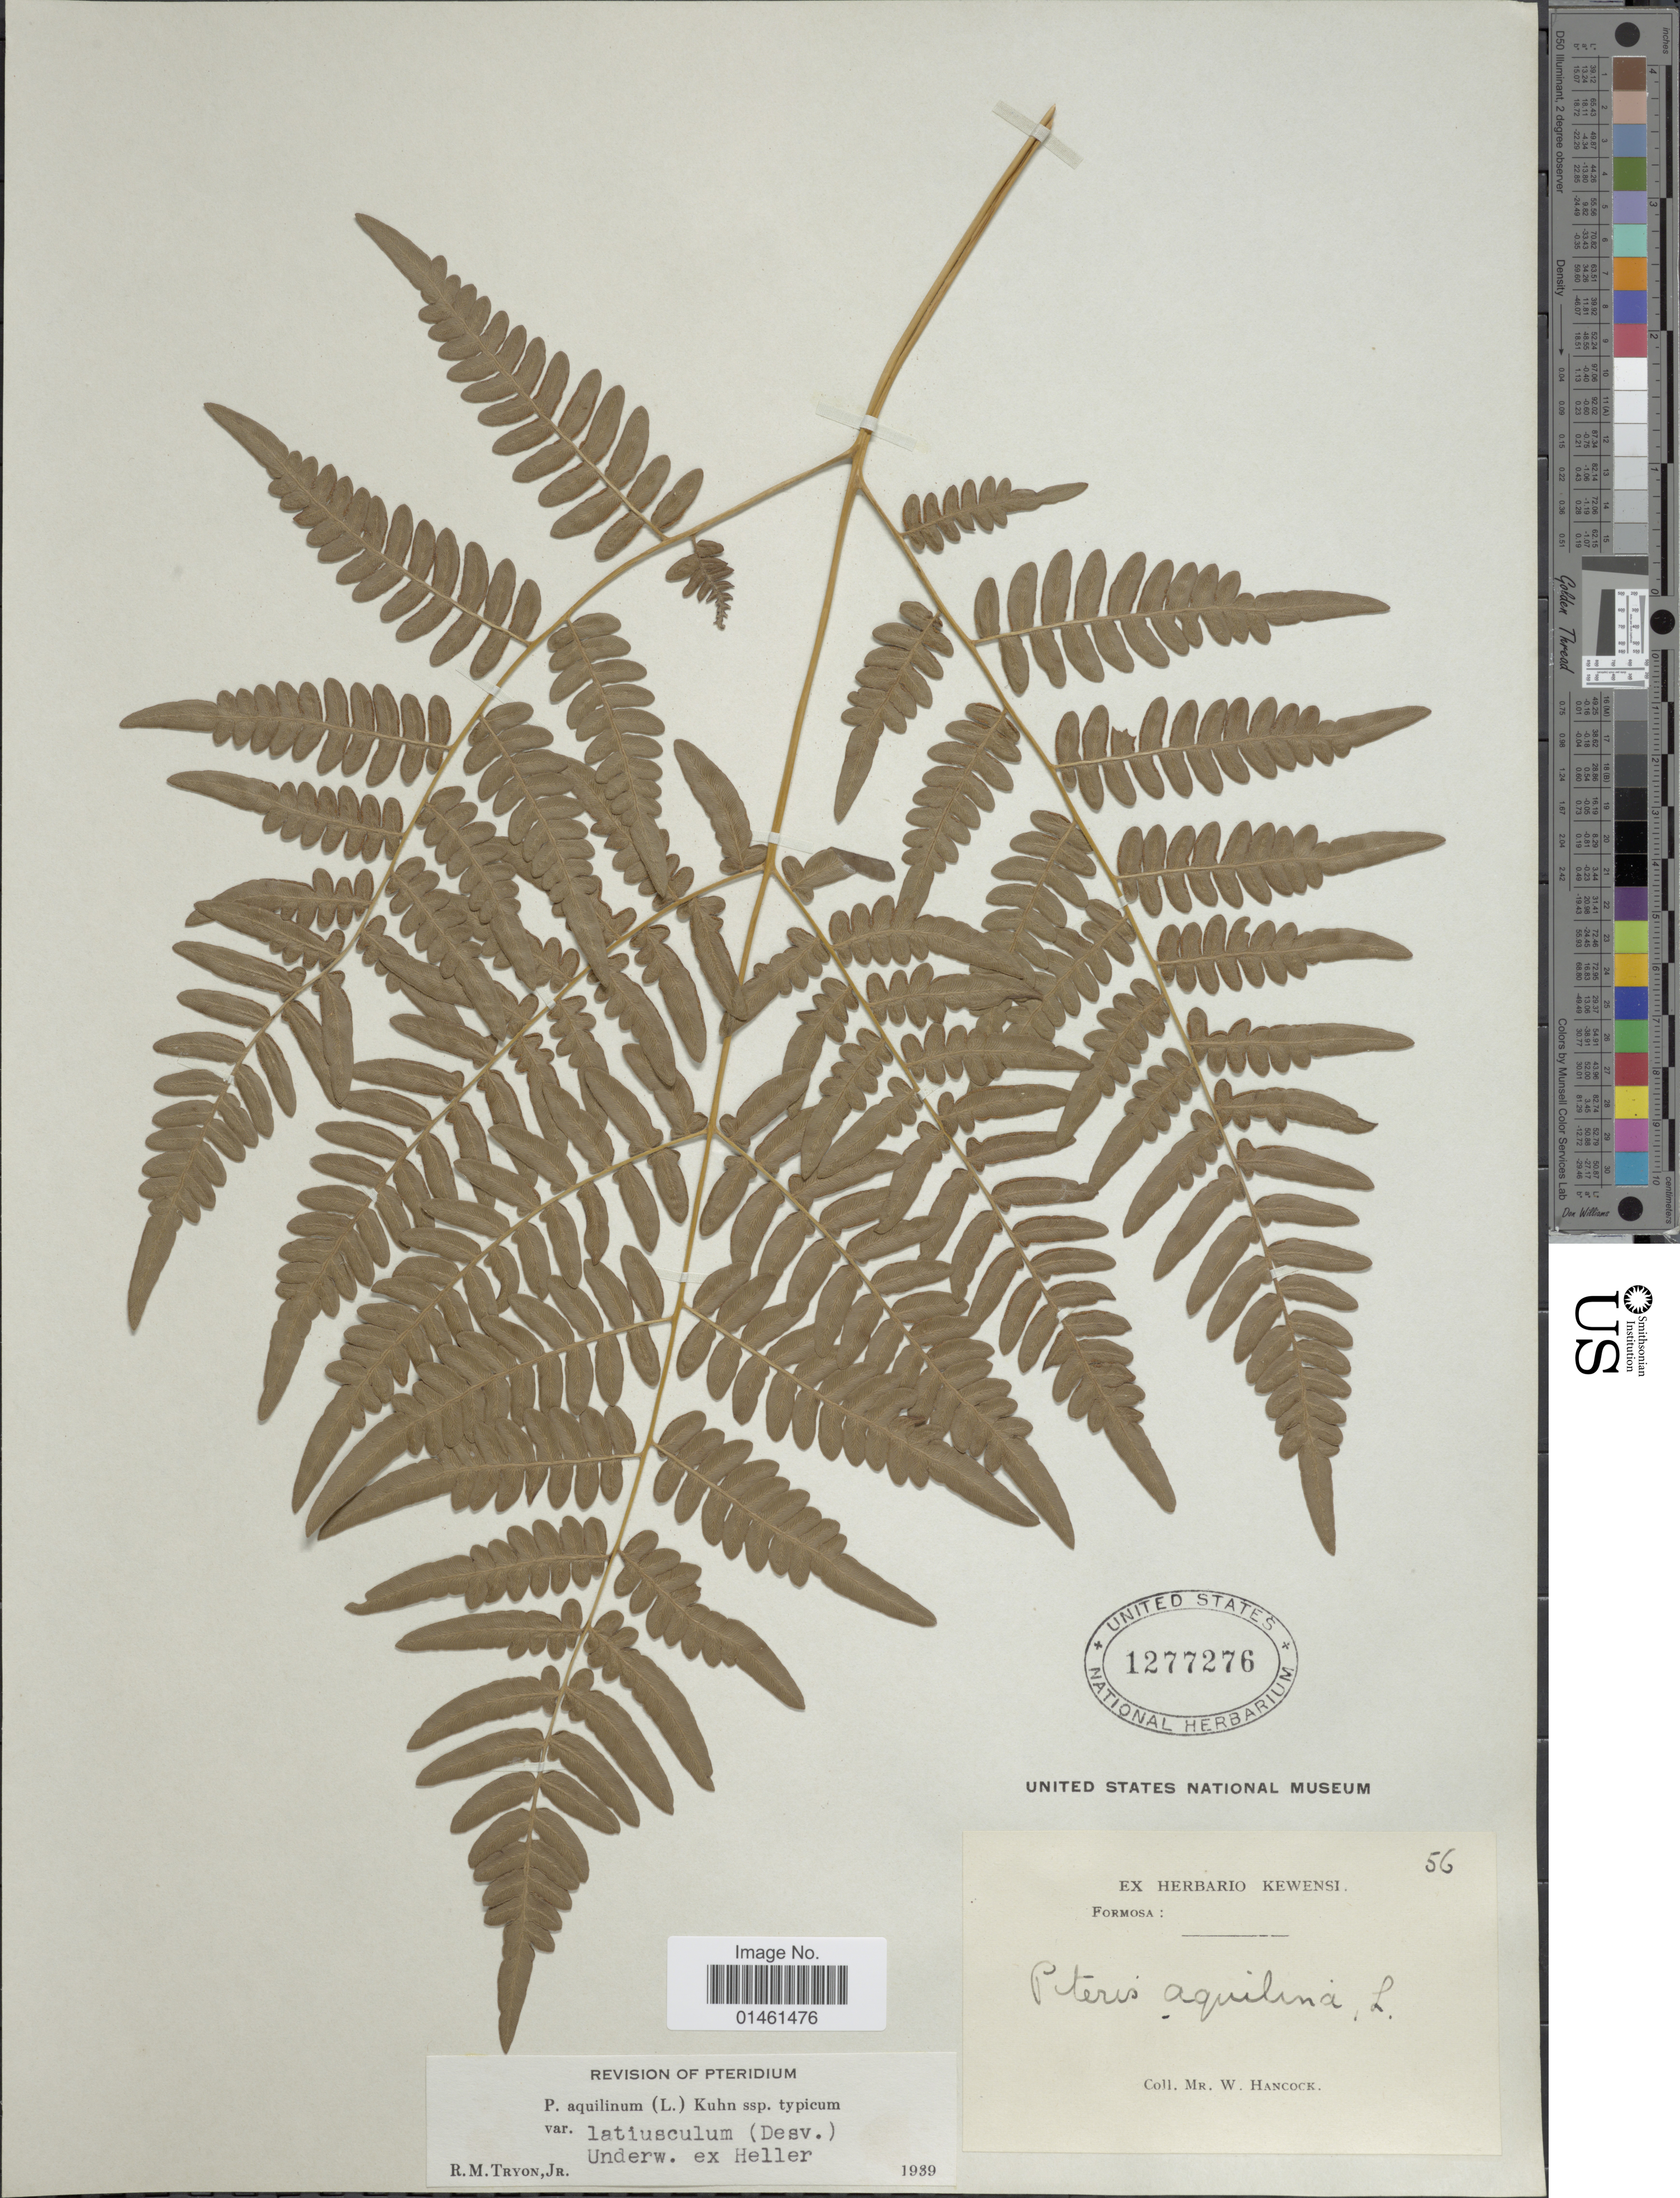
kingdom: Plantae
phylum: Tracheophyta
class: Polypodiopsida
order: Polypodiales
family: Dennstaedtiaceae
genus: Pteridium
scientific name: Pteridium aquilinum var. latiusculum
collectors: W. Hancock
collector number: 56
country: Taiwan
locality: Formosa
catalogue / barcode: US 1277276